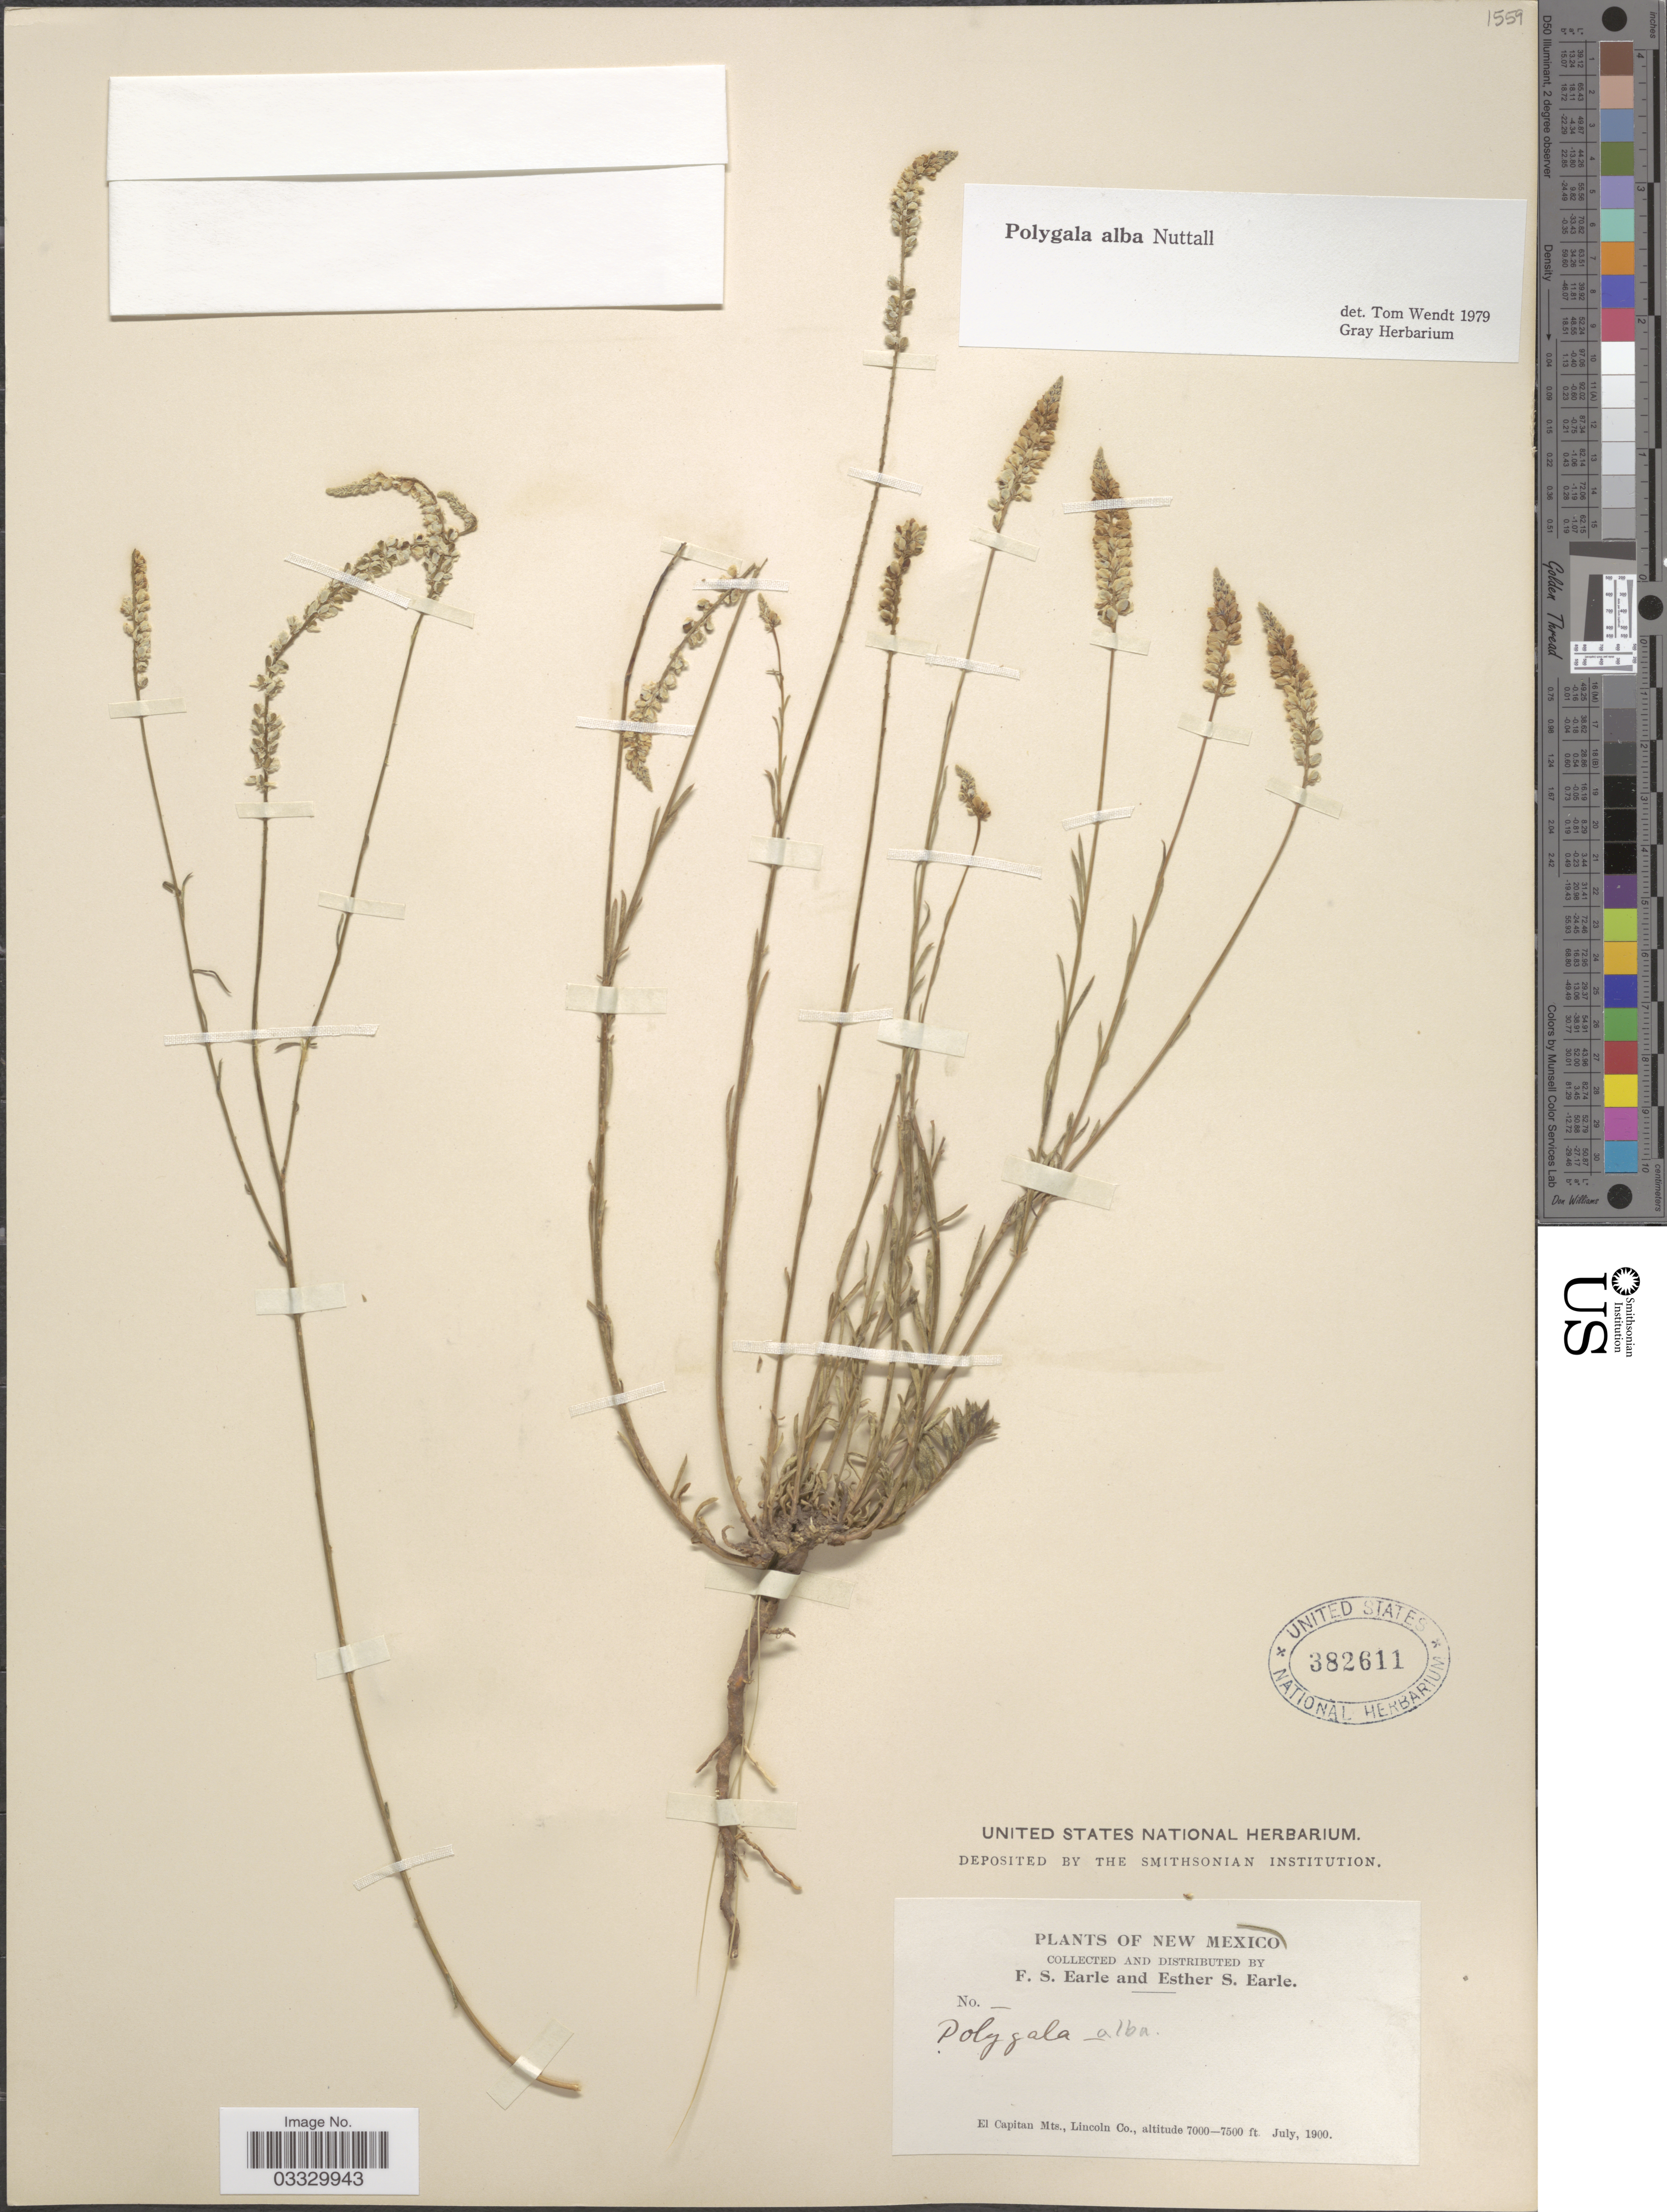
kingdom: Plantae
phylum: Tracheophyta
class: Magnoliopsida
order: Fabales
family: Polygalaceae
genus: Polygala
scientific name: Polygala alba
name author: Nutt.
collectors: F. S. Earle & E. S. Earle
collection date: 1900-07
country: United States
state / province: New Mexico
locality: El Capitan Mts., Lincoln Co.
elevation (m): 2134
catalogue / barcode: US 382611